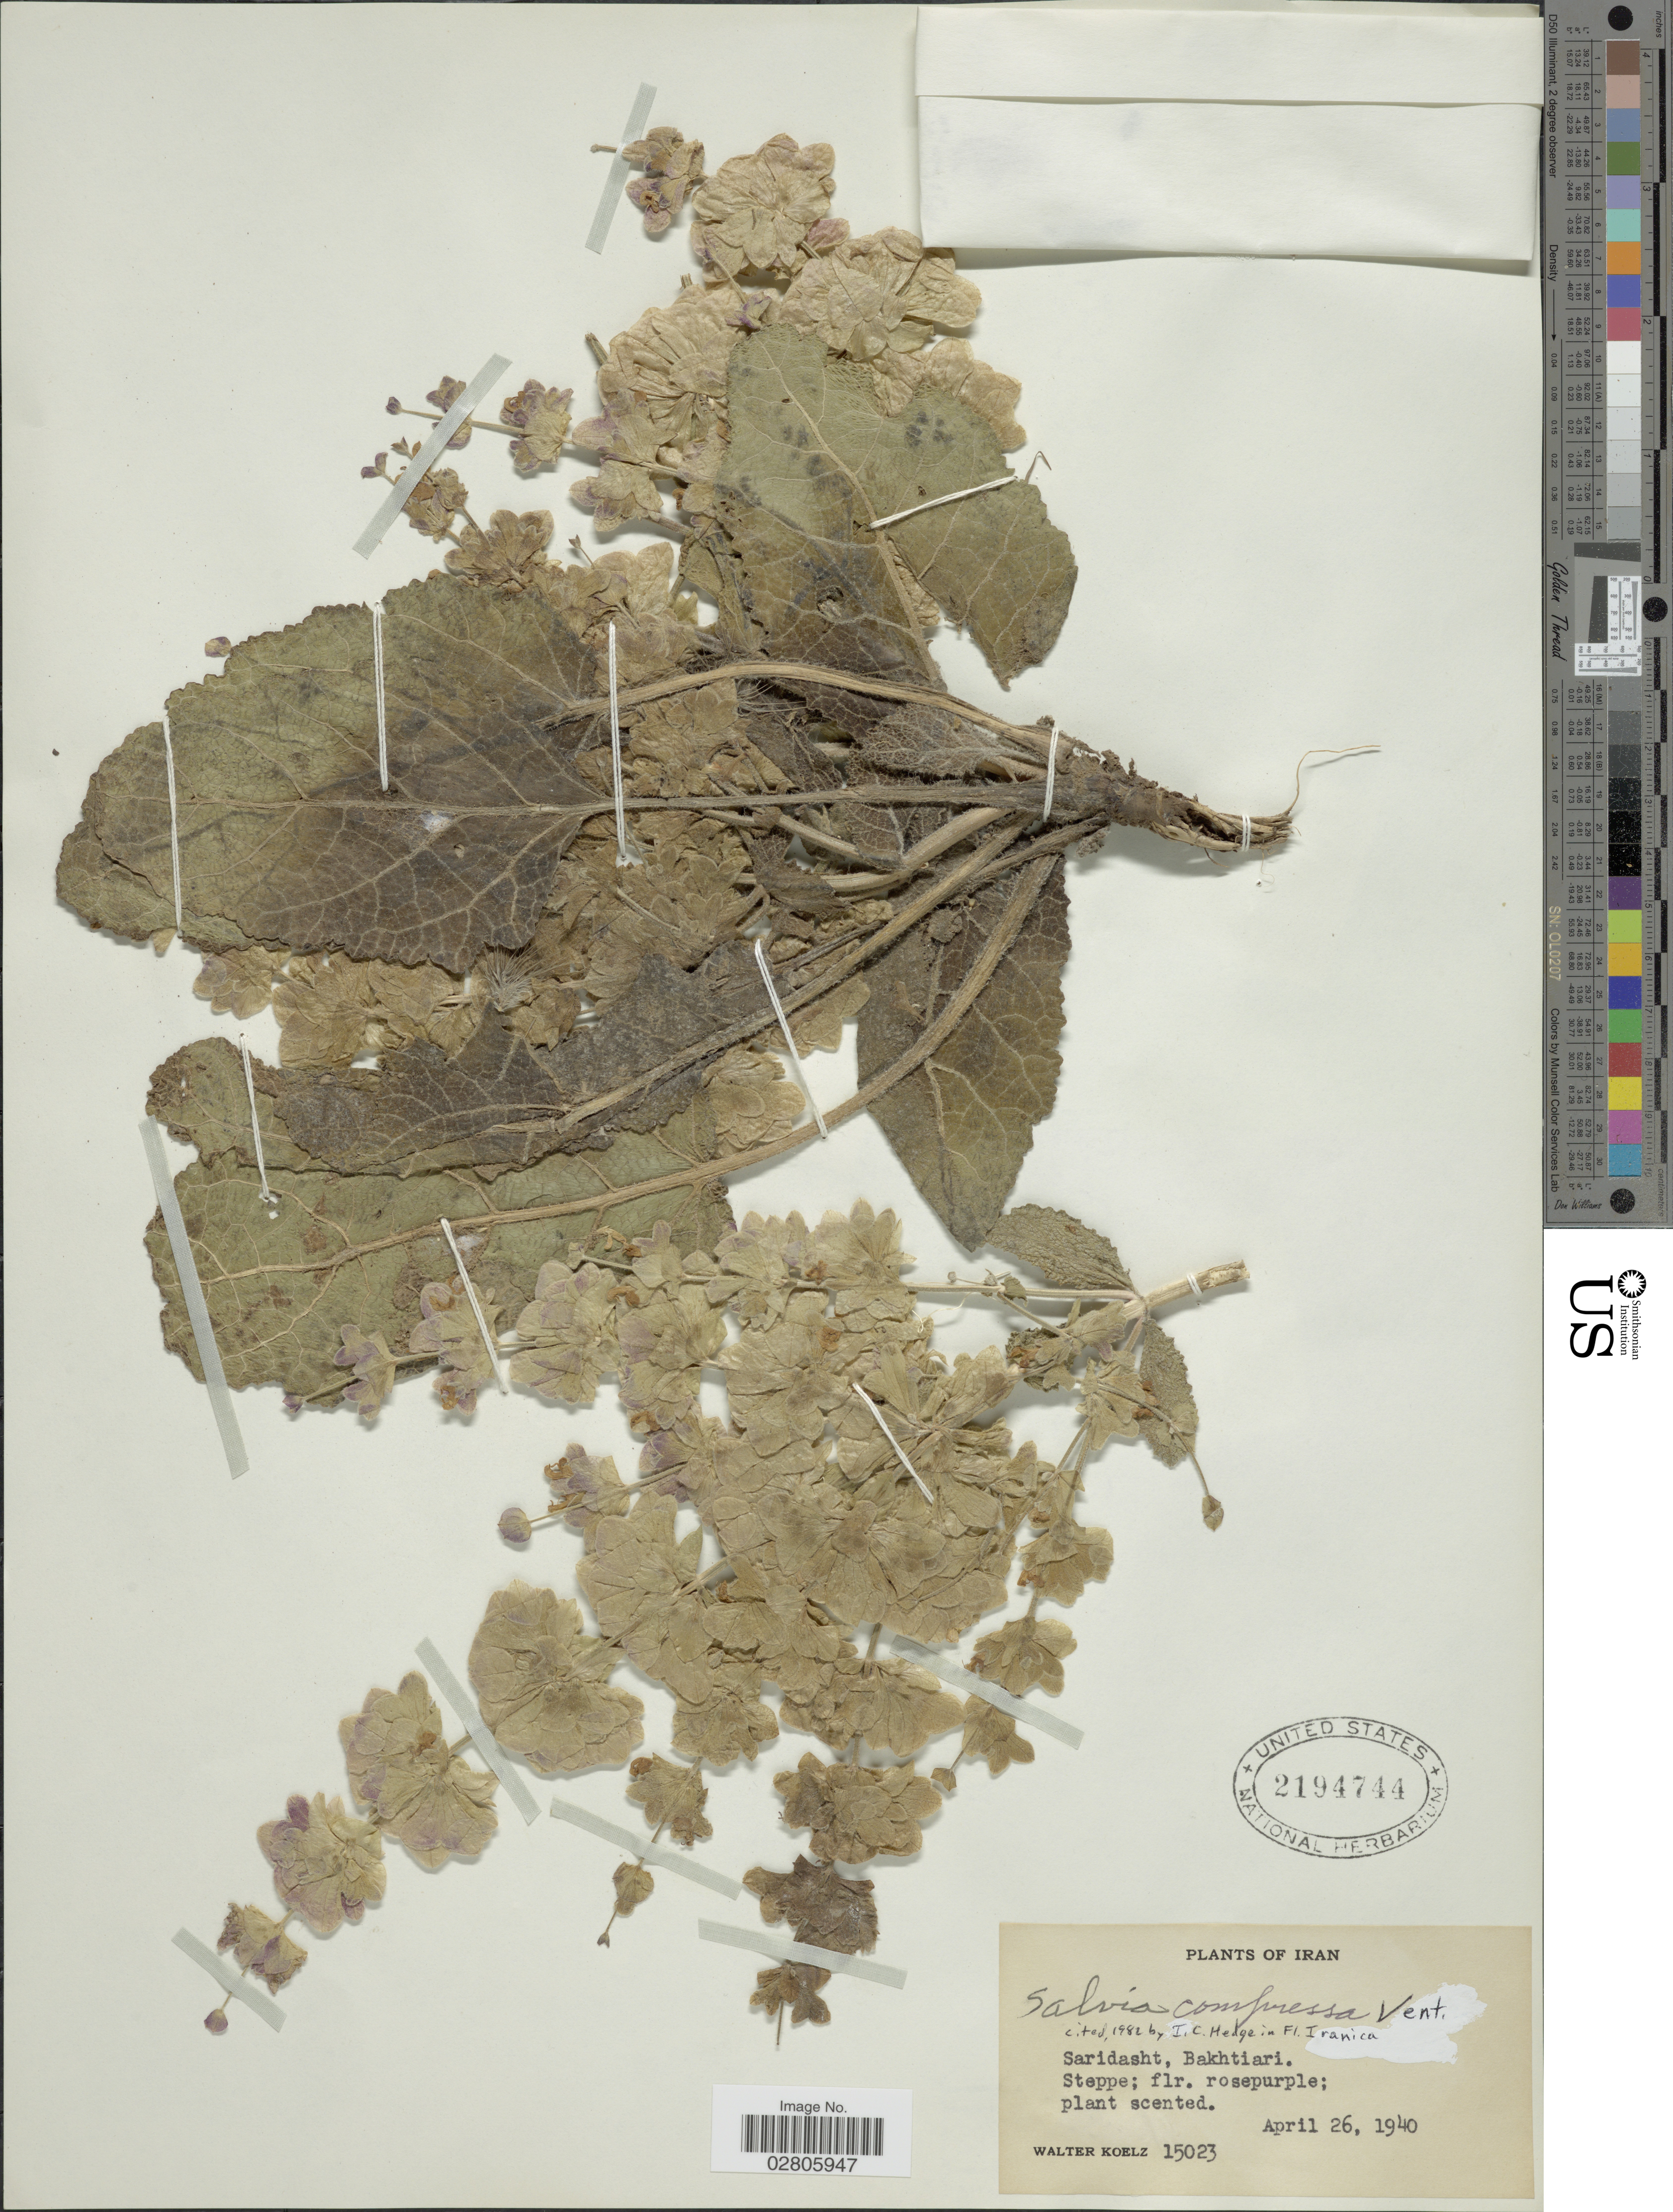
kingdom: Plantae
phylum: Tracheophyta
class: Magnoliopsida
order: Lamiales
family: Lamiaceae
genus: Salvia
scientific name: Salvia compressa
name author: Vent.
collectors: W. N. Koelz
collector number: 15023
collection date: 1940-04-26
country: Iran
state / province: Chahar Mahaal and Bakhtiari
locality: Saridasht, Bakhtiari.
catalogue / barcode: US 2194744